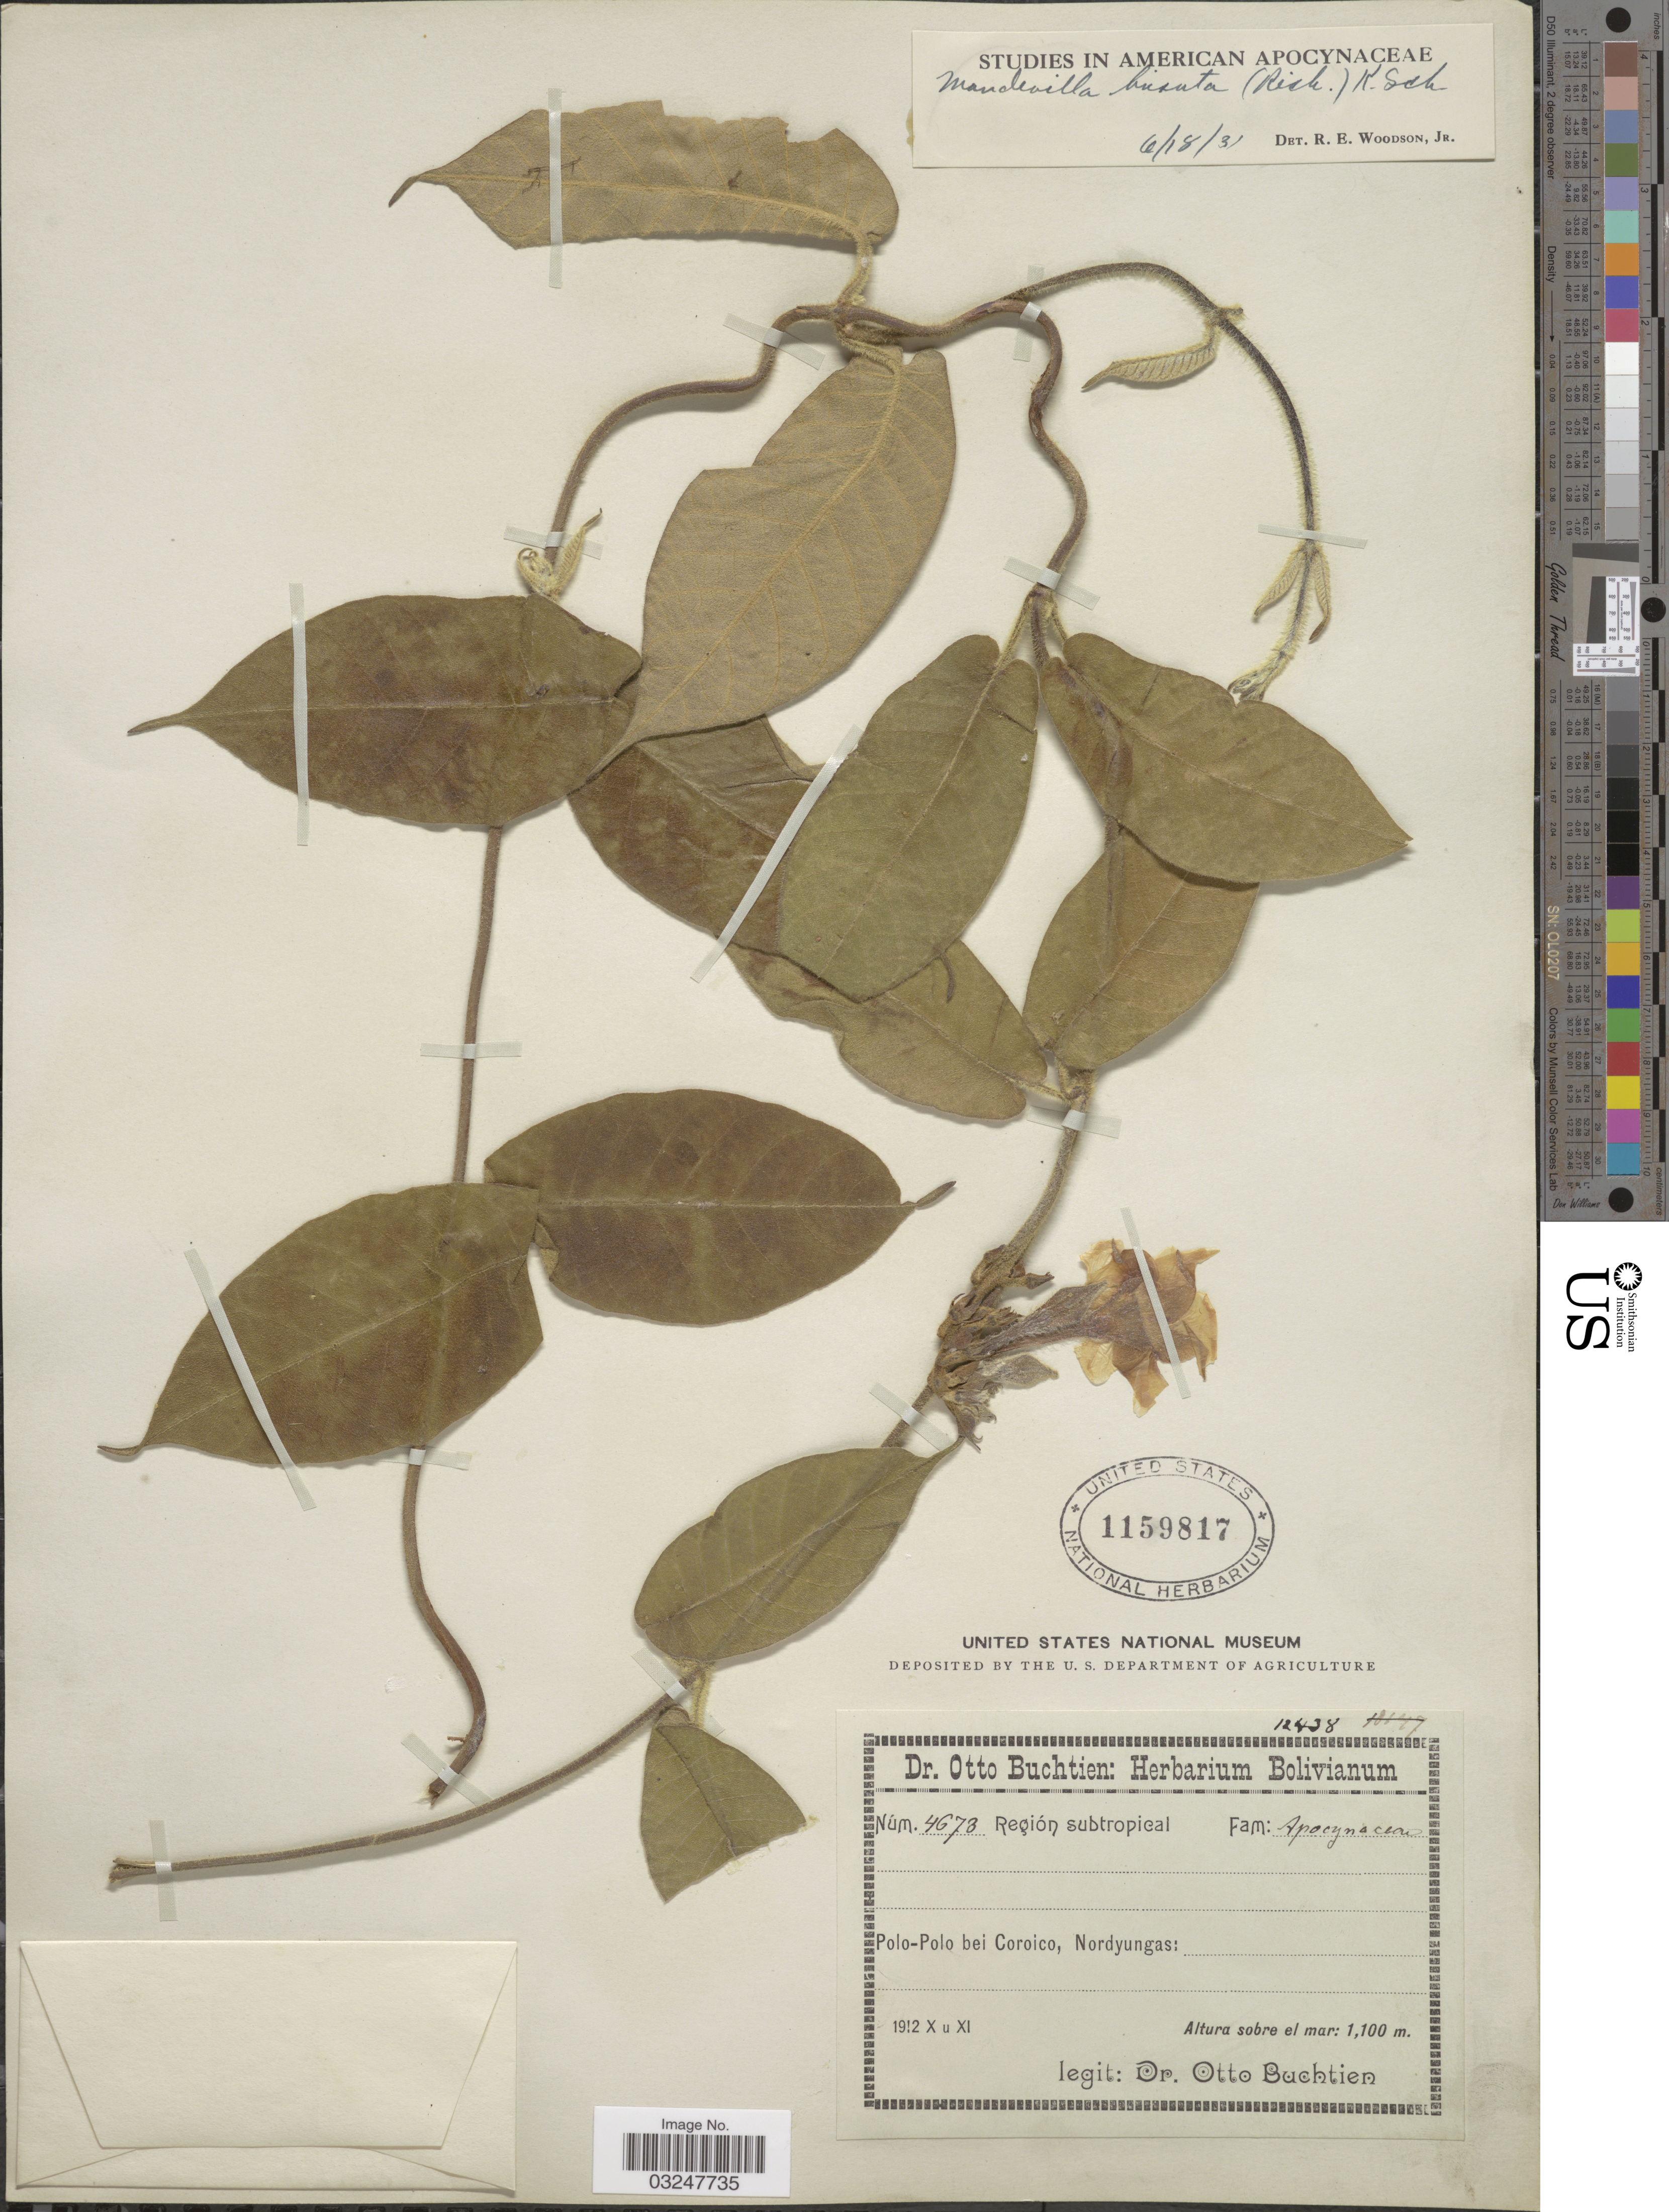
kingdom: Plantae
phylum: Tracheophyta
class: Magnoliopsida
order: Gentianales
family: Apocynaceae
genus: Mandevilla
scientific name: Mandevilla hirsuta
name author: (Rich.) K. Schum.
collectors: O. Buchtien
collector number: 4673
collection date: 1912-10/1912-11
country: Bolivia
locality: Polo-Polo bei Coroico, Nordyungas.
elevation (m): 1100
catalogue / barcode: US 1159817